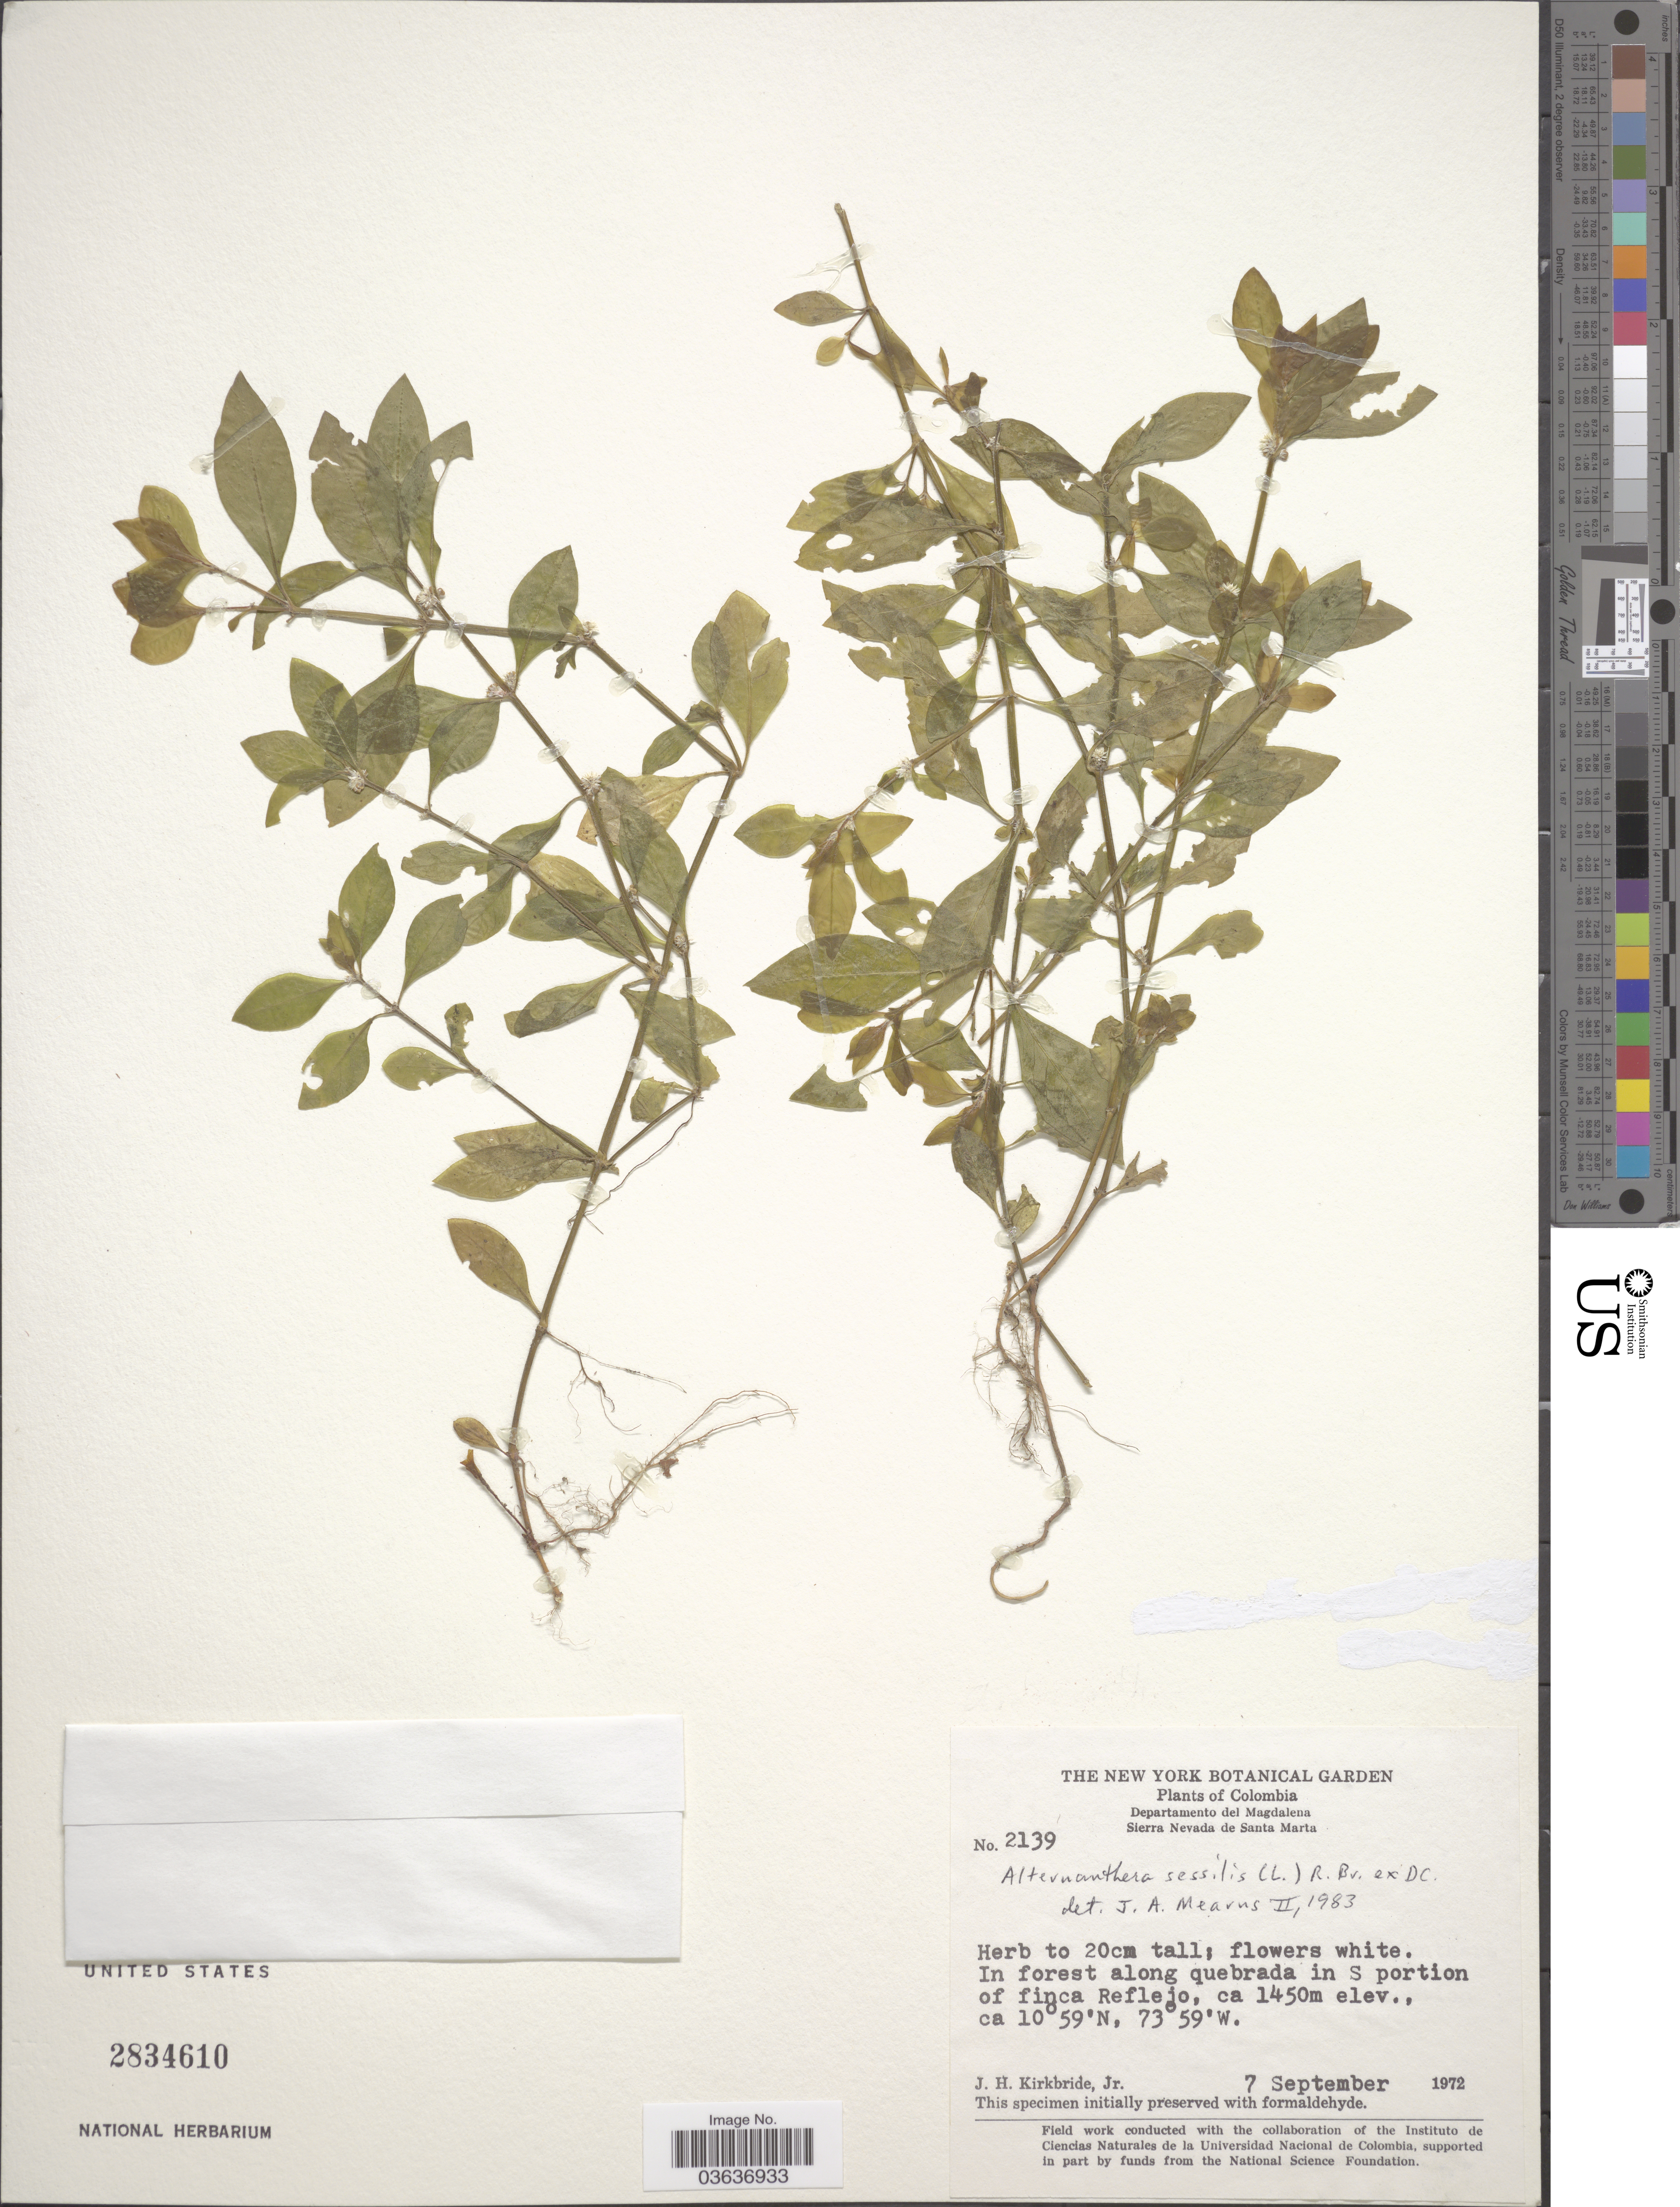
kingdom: Plantae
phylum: Tracheophyta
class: Magnoliopsida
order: Caryophyllales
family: Amaranthaceae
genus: Alternanthera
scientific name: Alternanthera sessilis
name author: (L.) DC.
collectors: J. H. Kirkbride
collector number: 2139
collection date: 1972-09-07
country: Colombia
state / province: Magdalena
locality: Departamento del Magdalena. Sierra Nevada de Santa Marta. In forest along quebrada in S portion of finca Reflejo.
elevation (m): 1450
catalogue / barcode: US 2834610